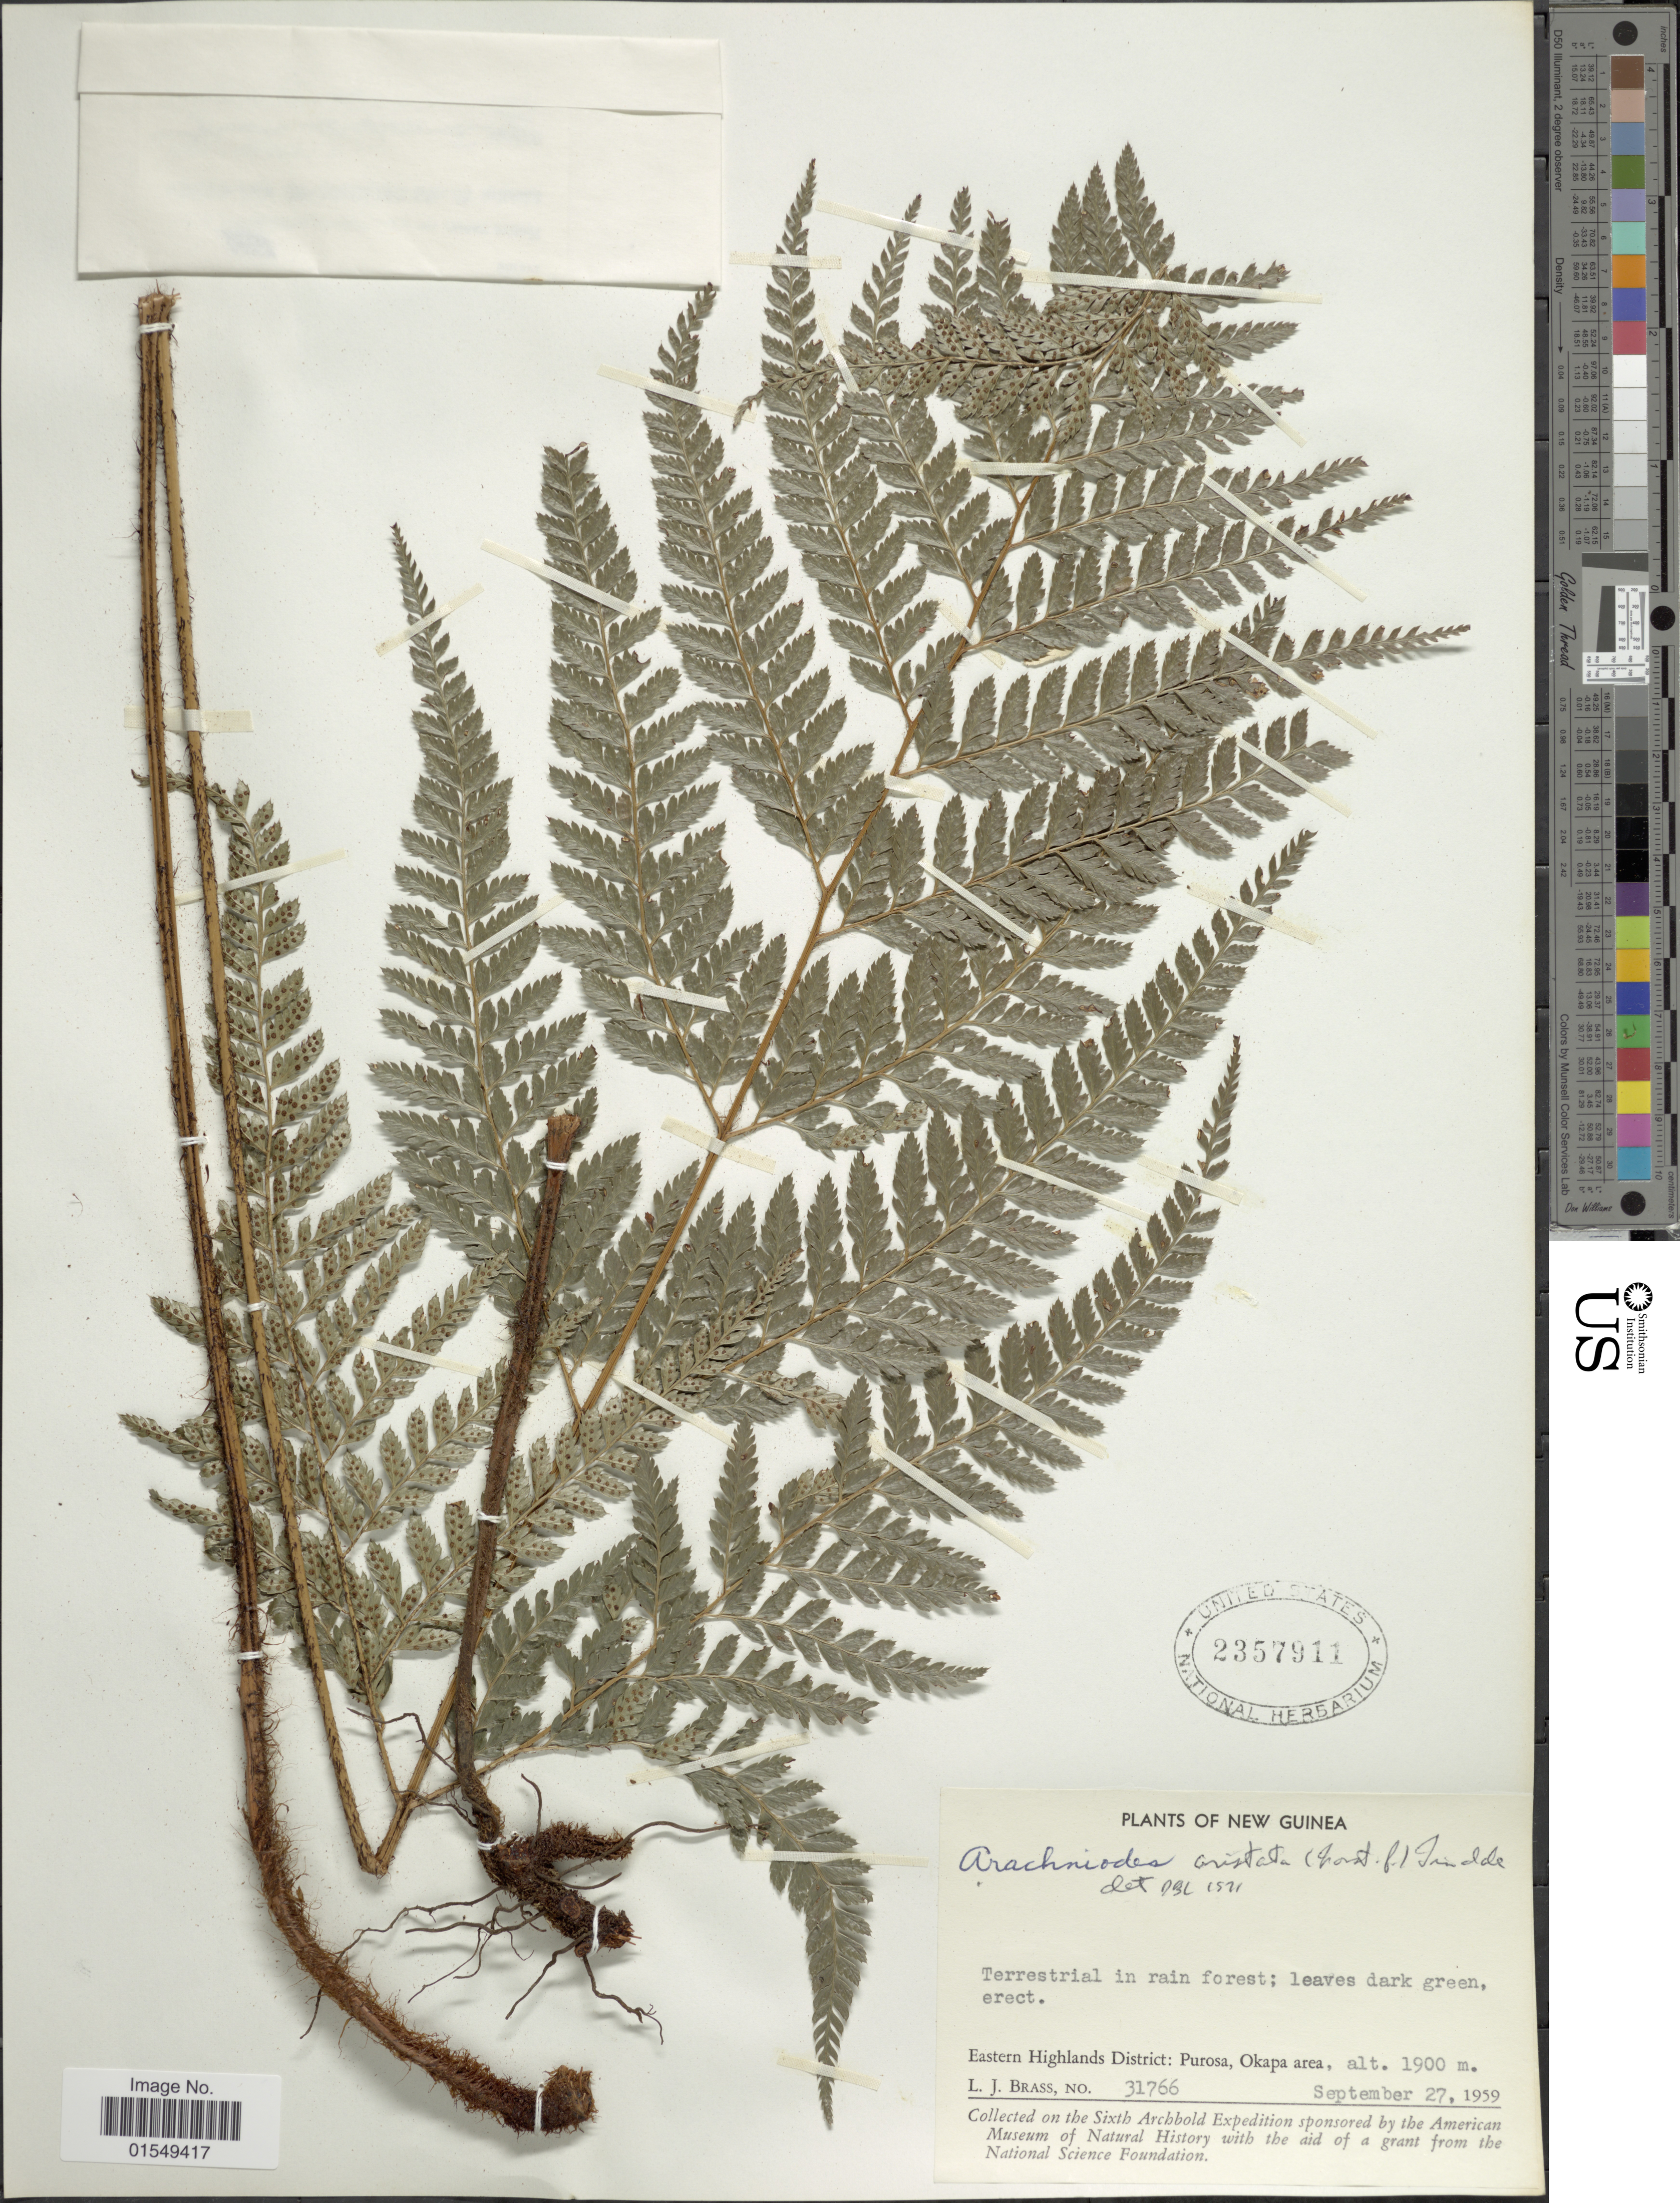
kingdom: Plantae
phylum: Tracheophyta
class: Polypodiopsida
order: Polypodiales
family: Dryopteridaceae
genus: Arachniodes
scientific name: Arachniodes aristata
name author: (G. Forst.) Tindale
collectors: L. J. Brass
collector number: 31766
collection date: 1959-09-27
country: Papua New Guinea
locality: New Guinea, Eastern Highlands District: Purosa, Okapa area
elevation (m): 1900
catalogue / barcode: US 2357911